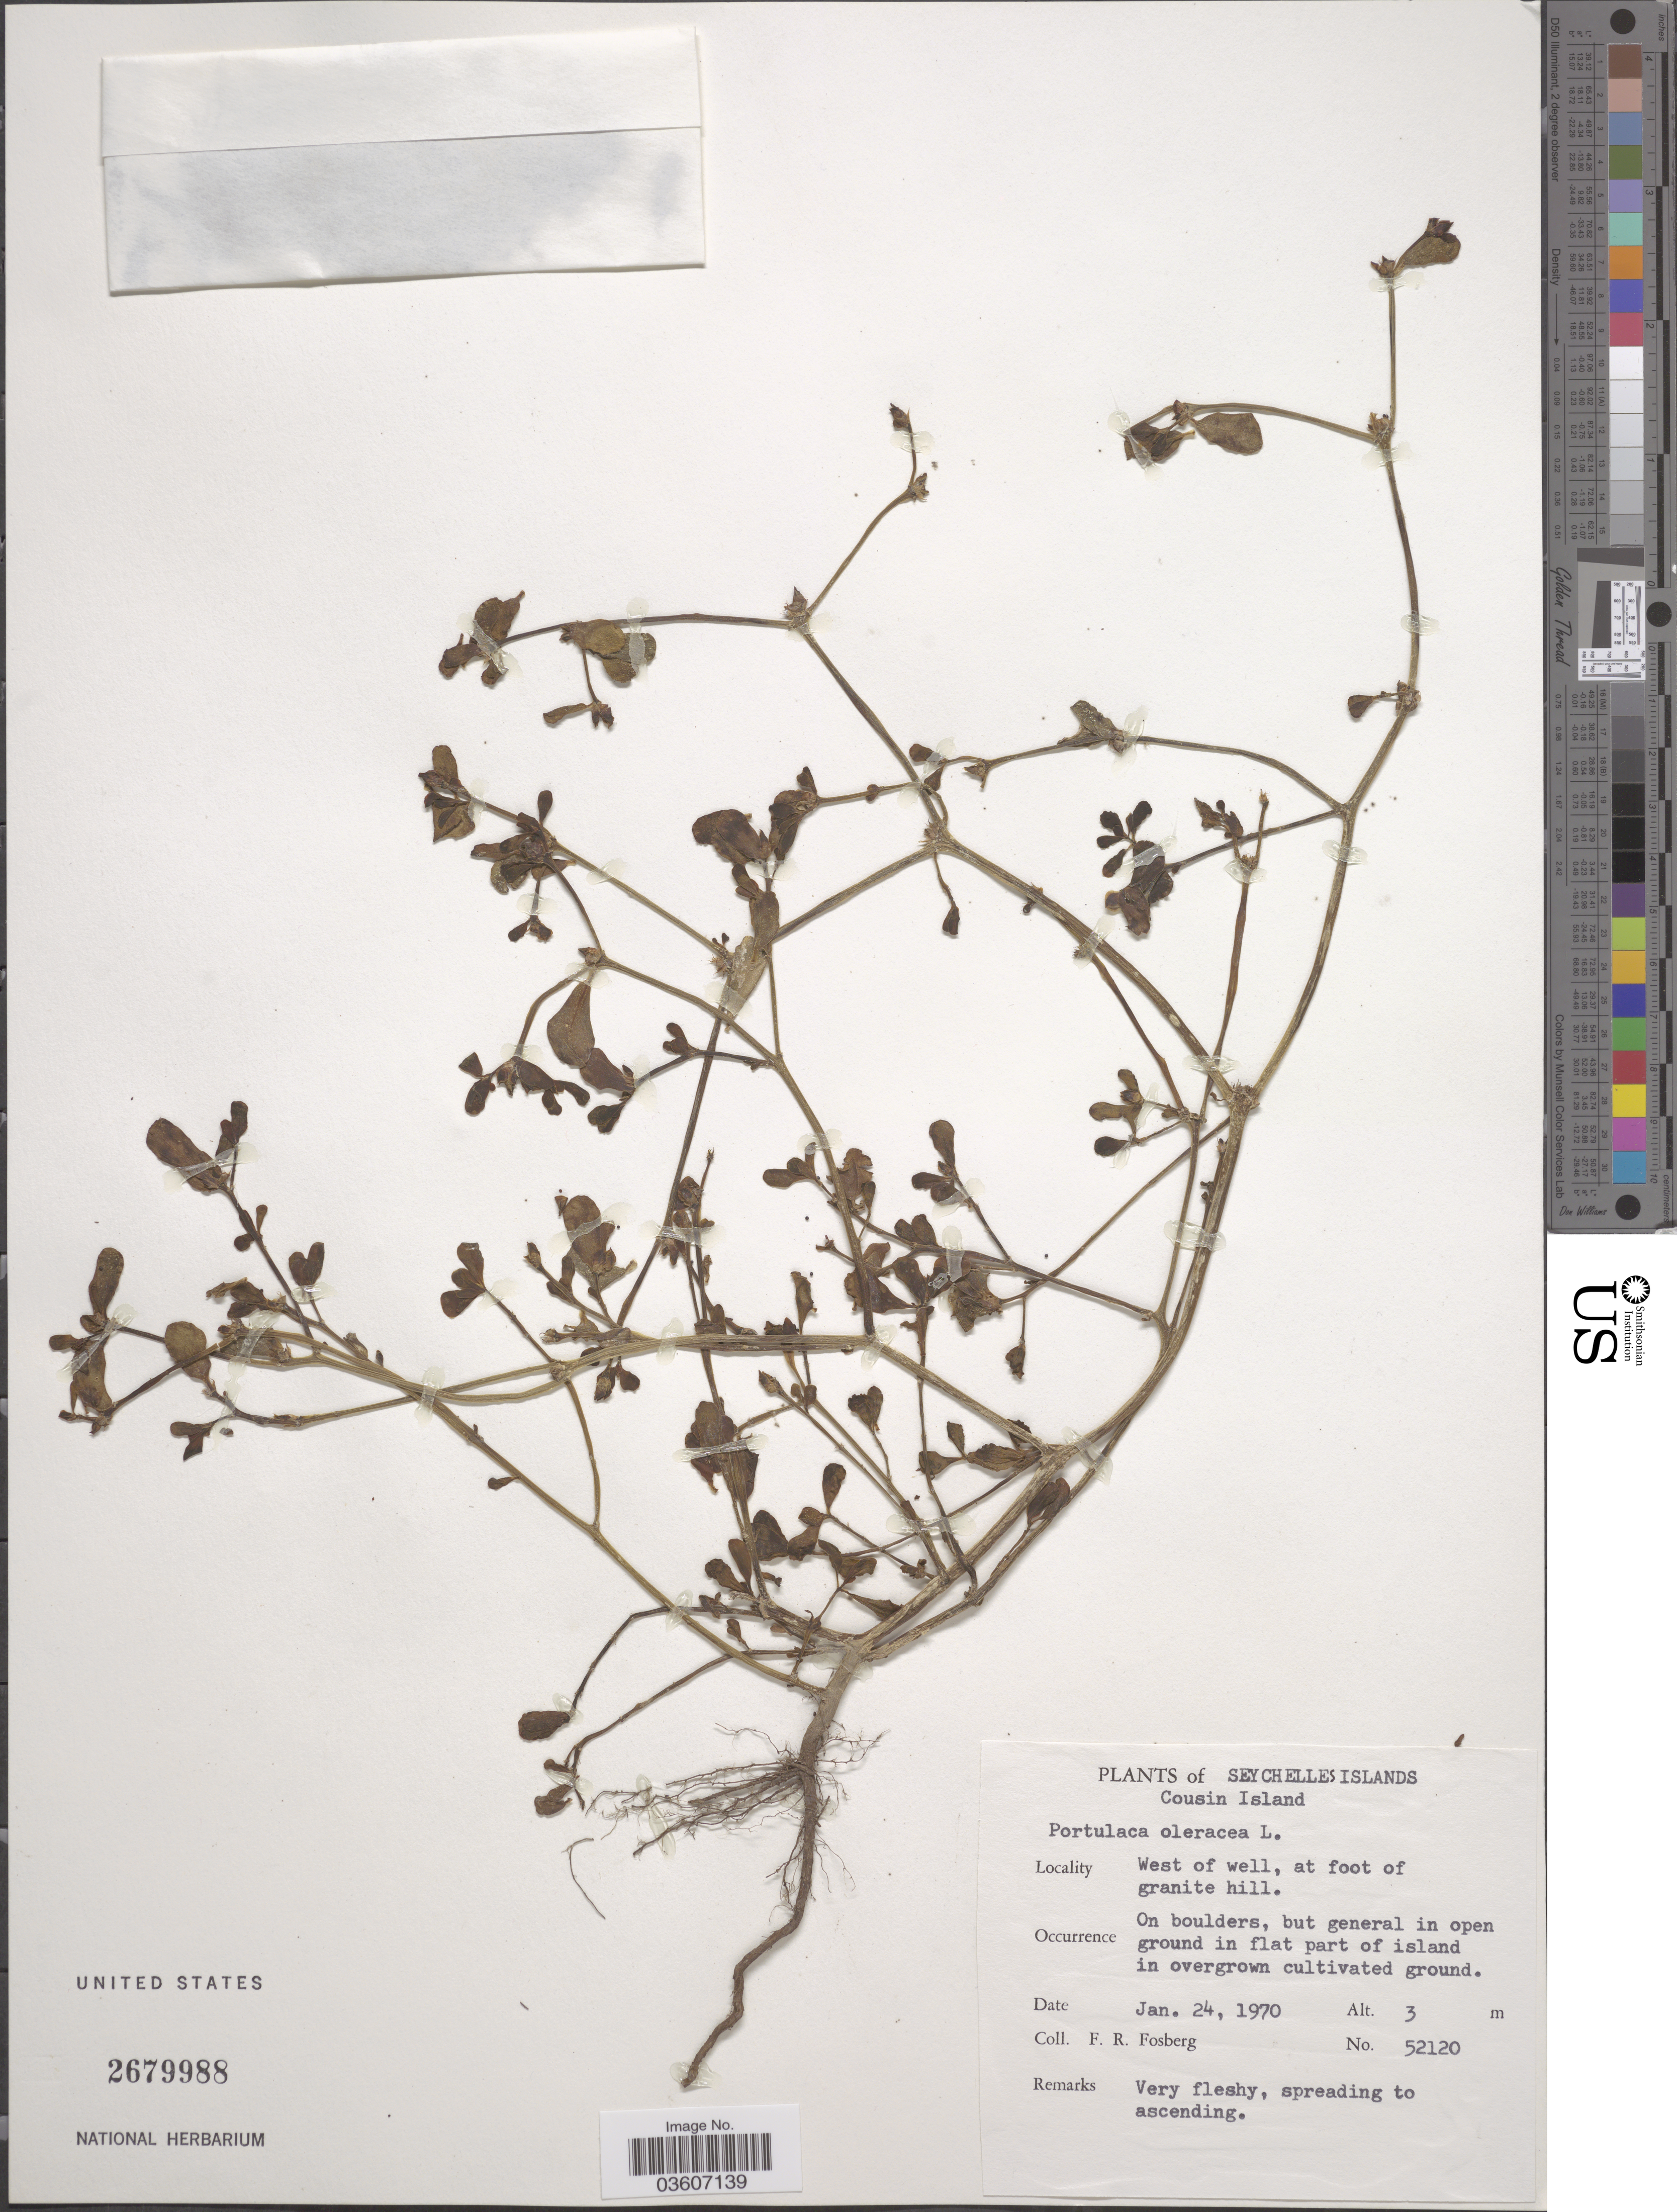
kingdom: Plantae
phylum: Tracheophyta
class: Magnoliopsida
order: Caryophyllales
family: Portulacaceae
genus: Portulaca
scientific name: Portulaca oleracea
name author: L.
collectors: F. R. Fosberg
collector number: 52120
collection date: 1970-01-24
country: Seychelles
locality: Cousin Island. West of well, at foot of granite hill.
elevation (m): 3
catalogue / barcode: US 2679988